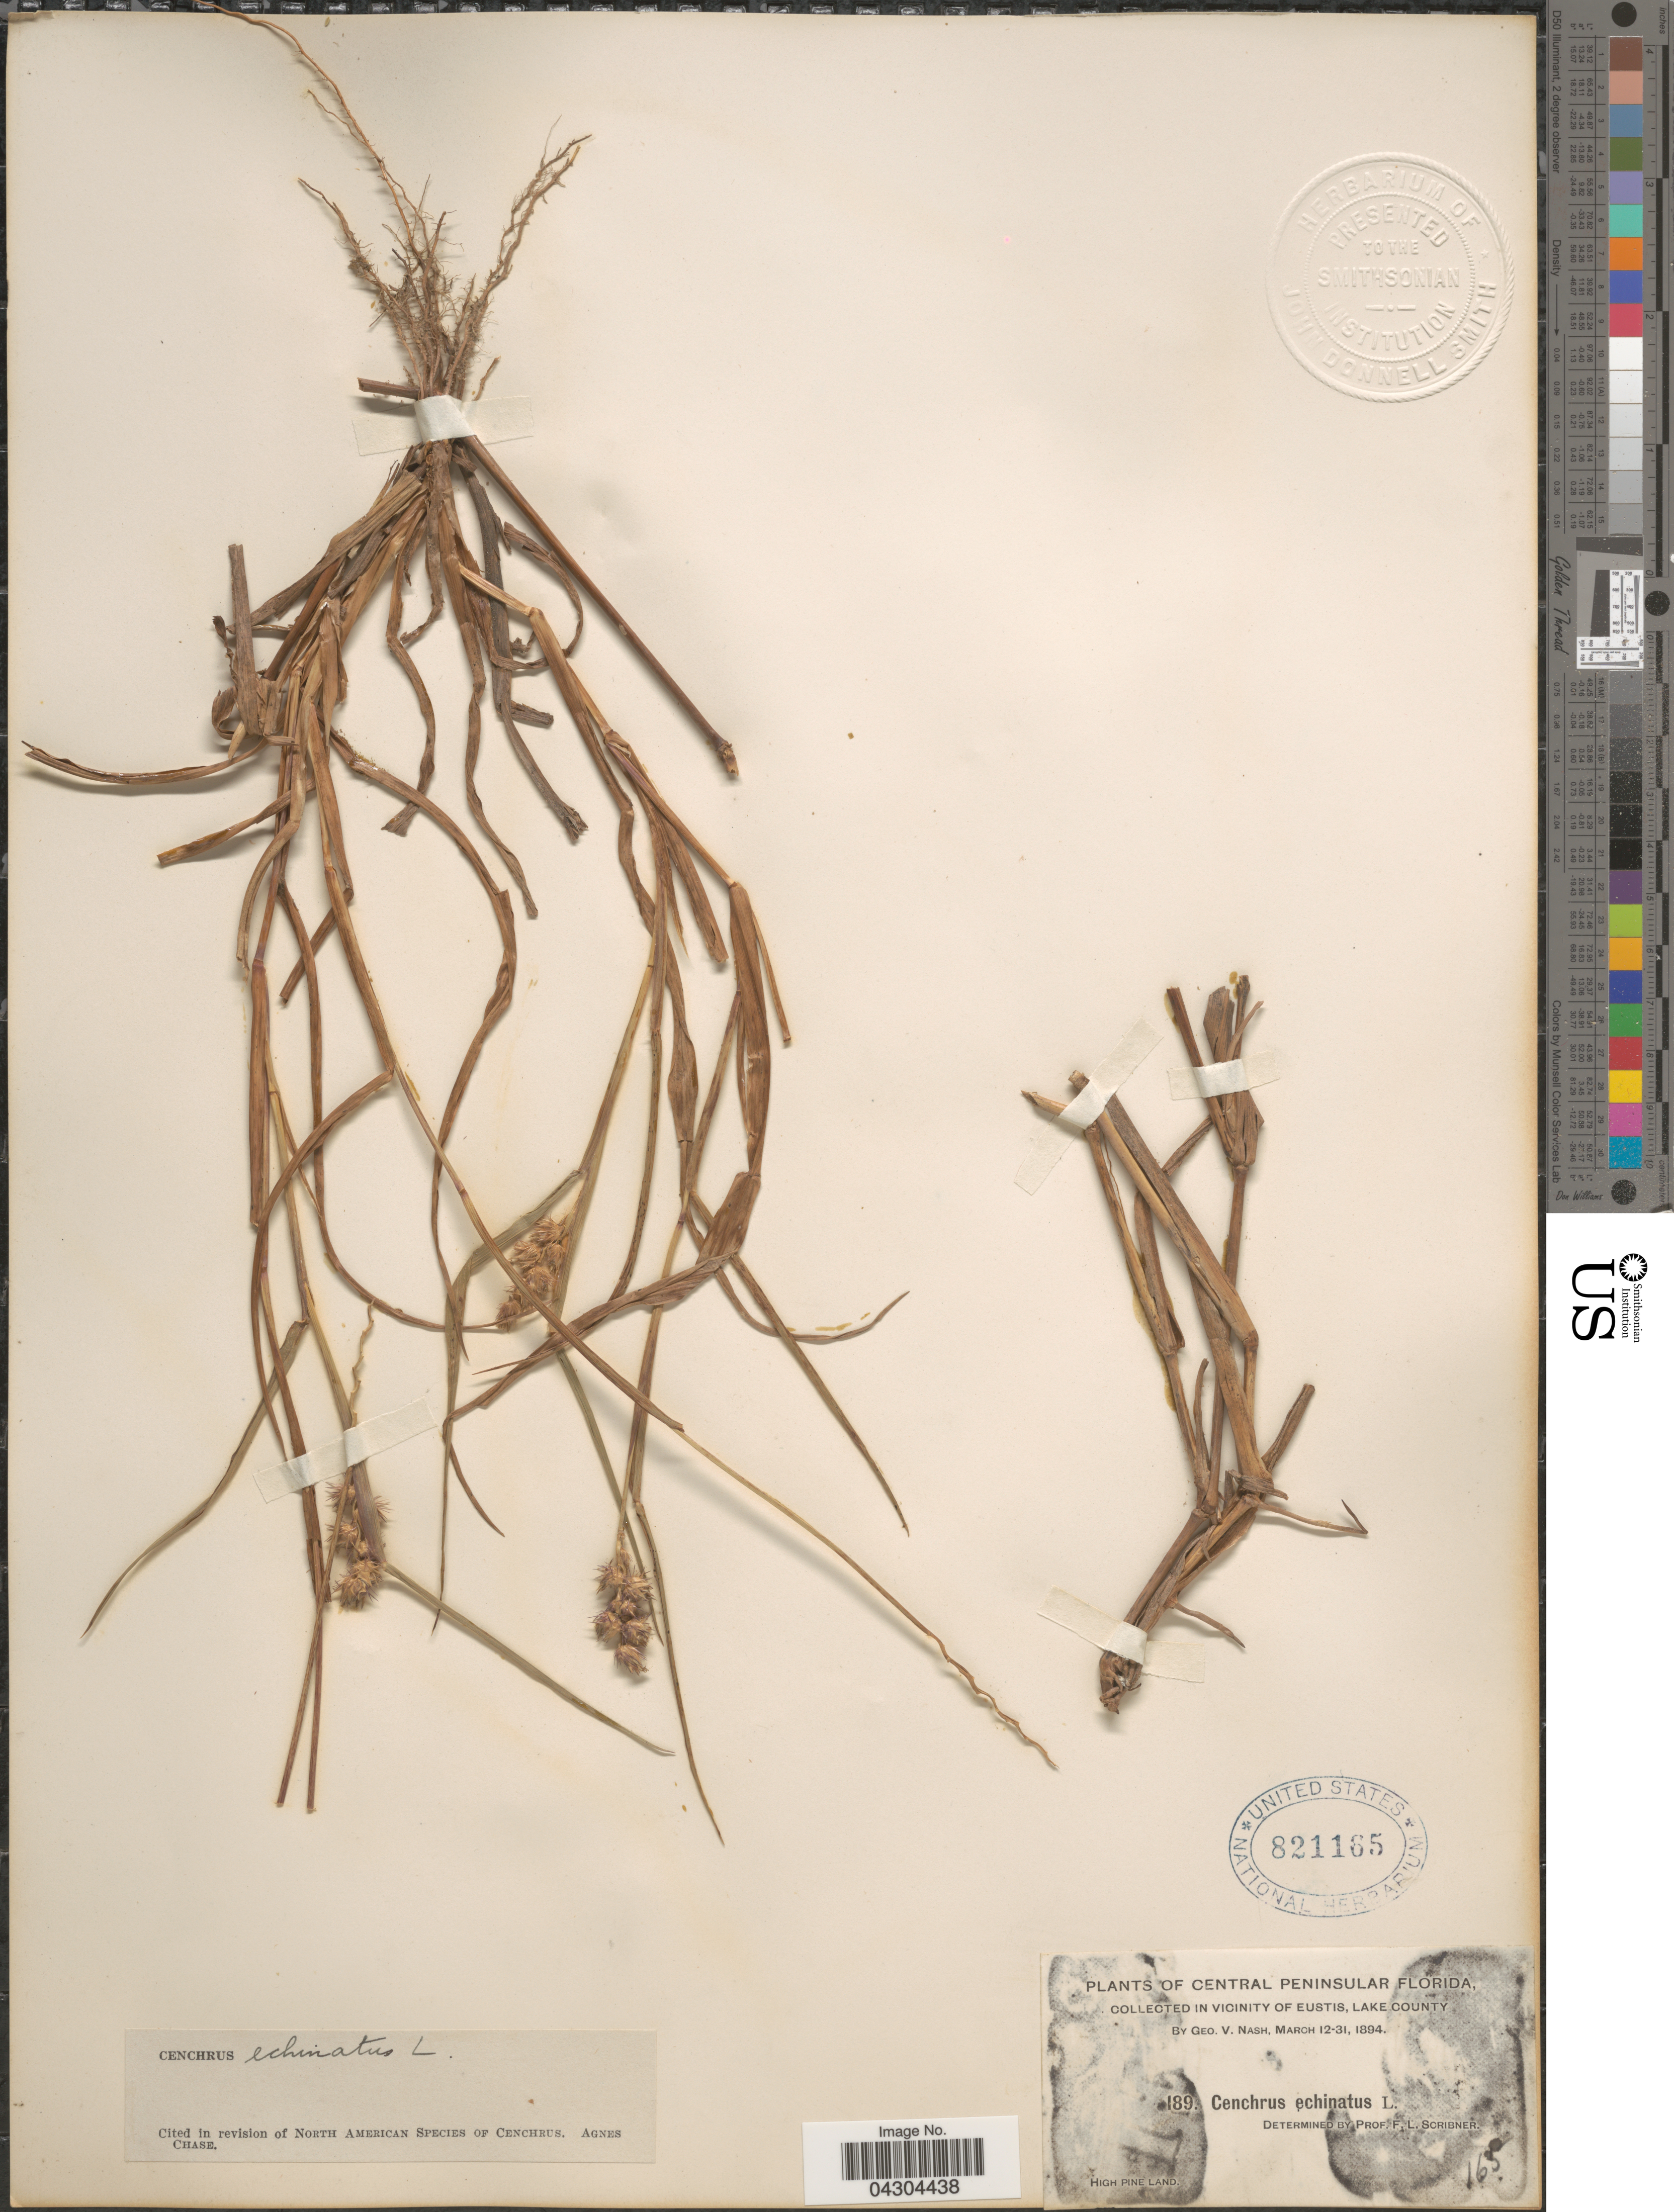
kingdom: Plantae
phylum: Tracheophyta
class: Liliopsida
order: Poales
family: Poaceae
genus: Cenchrus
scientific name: Cenchrus echinatus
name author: L.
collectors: G. V. Nash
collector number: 189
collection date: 1894-03-12/1894-03-31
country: United States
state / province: Florida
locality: Central Peninsular Florida. In vicinity of Eustis, Lake County. High Pine land.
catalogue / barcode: US 821165